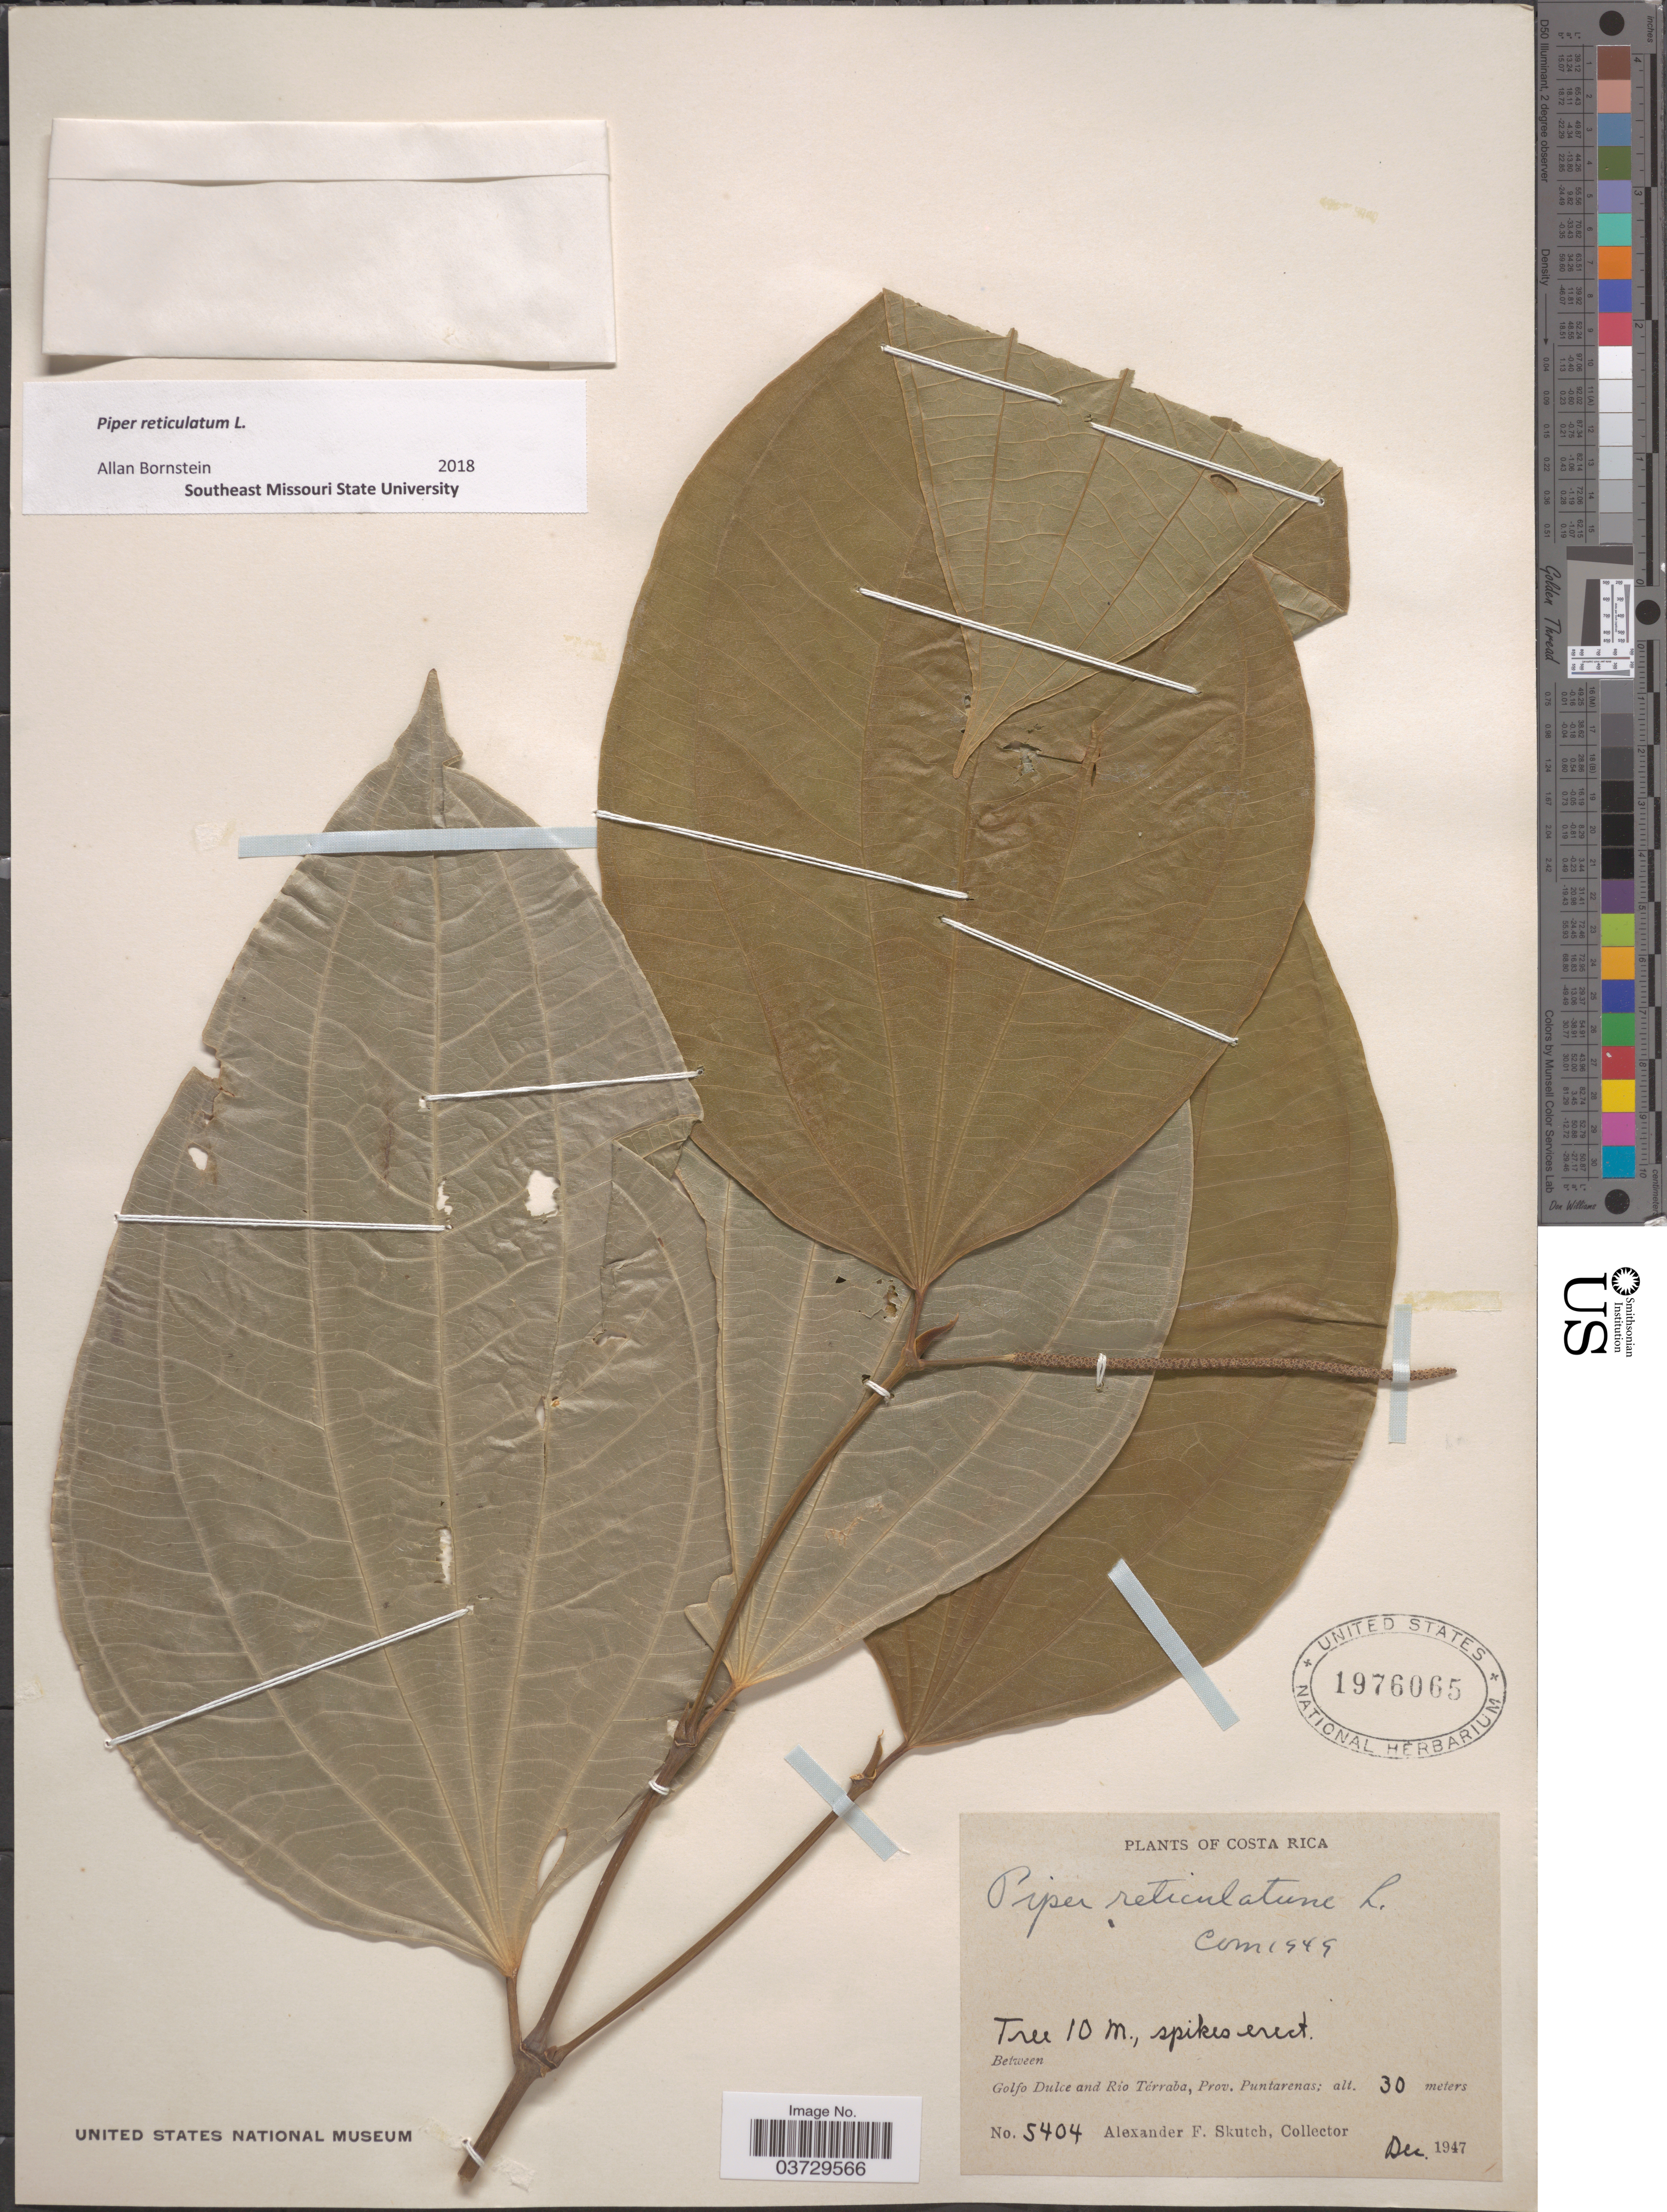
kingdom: Plantae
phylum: Tracheophyta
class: Magnoliopsida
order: Piperales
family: Piperaceae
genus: Piper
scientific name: Piper reticulatum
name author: L.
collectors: A. F. Skutch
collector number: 5404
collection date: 1947-12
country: Costa Rica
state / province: Puntarenas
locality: Between Golfo Dulce and Rio Térraba.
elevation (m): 30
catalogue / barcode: US 1976065